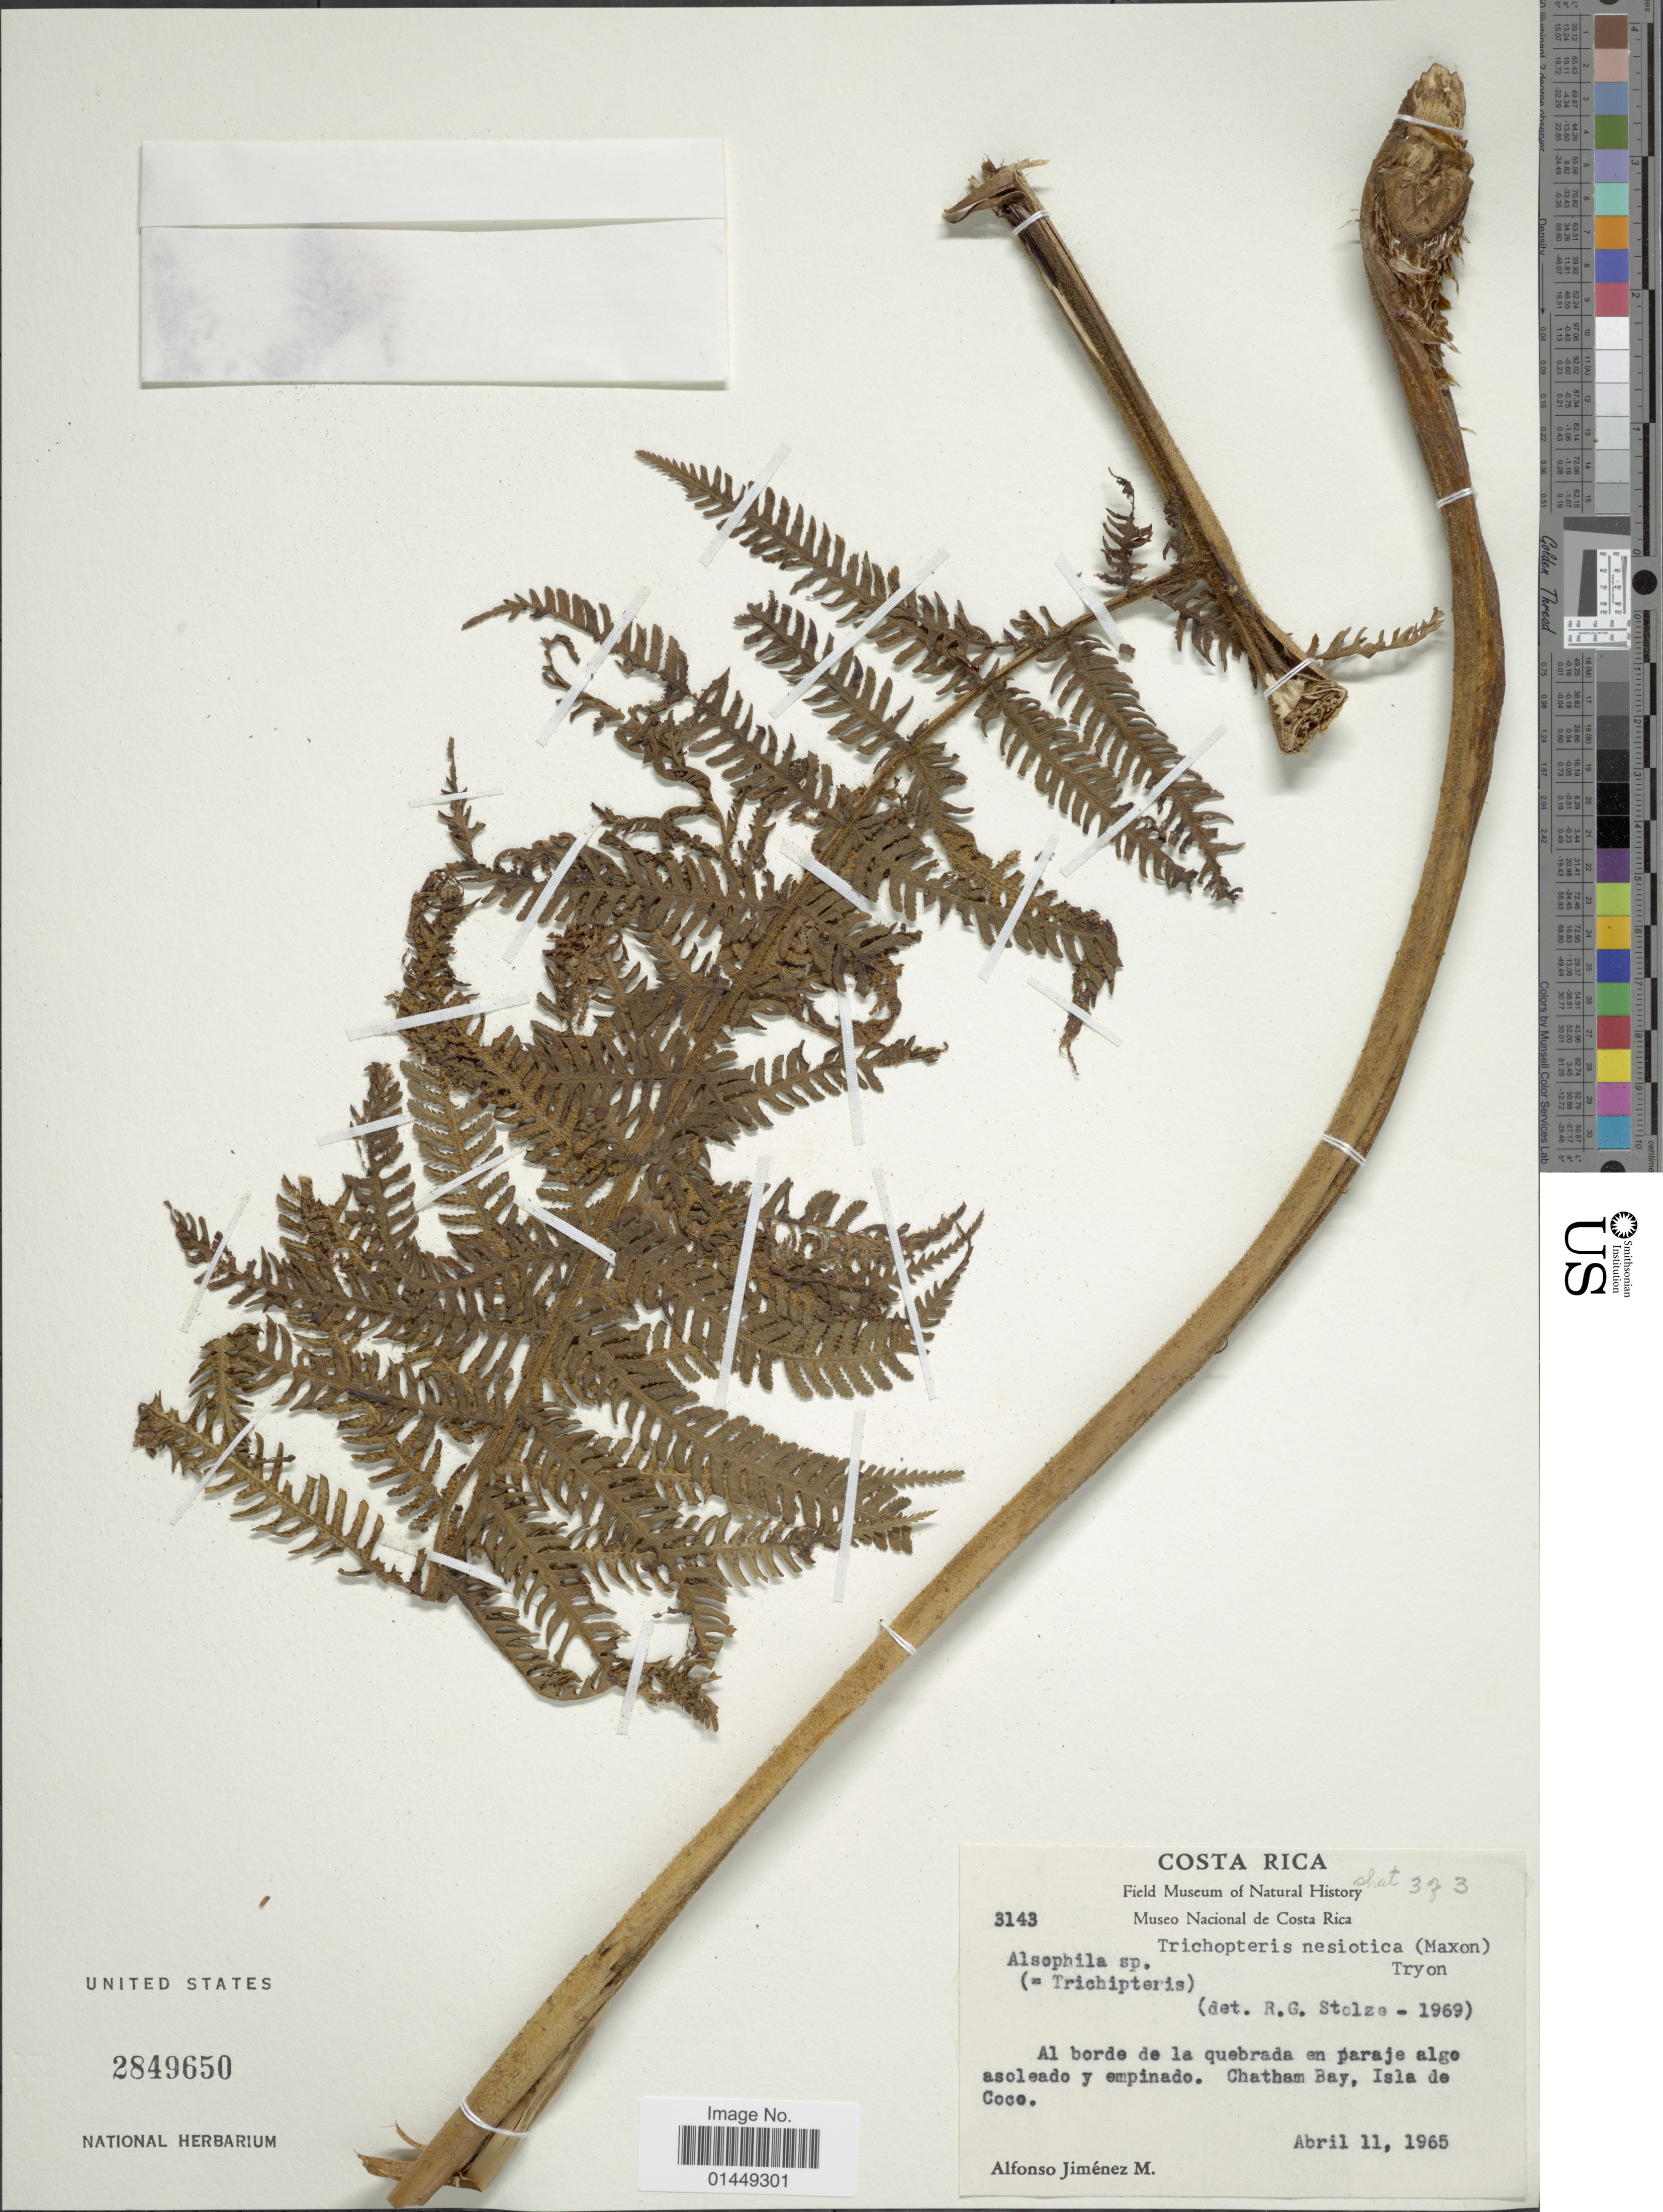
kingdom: Plantae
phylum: Tracheophyta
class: Polypodiopsida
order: Cyatheales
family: Cyatheaceae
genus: Cyathea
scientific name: Cyathea nesiotica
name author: (Maxon) Domin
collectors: A. Jimenez M.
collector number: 3143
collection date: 1965-04-11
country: Costa Rica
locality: Chatham Bay, Isla de Coco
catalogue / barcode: US 2849650